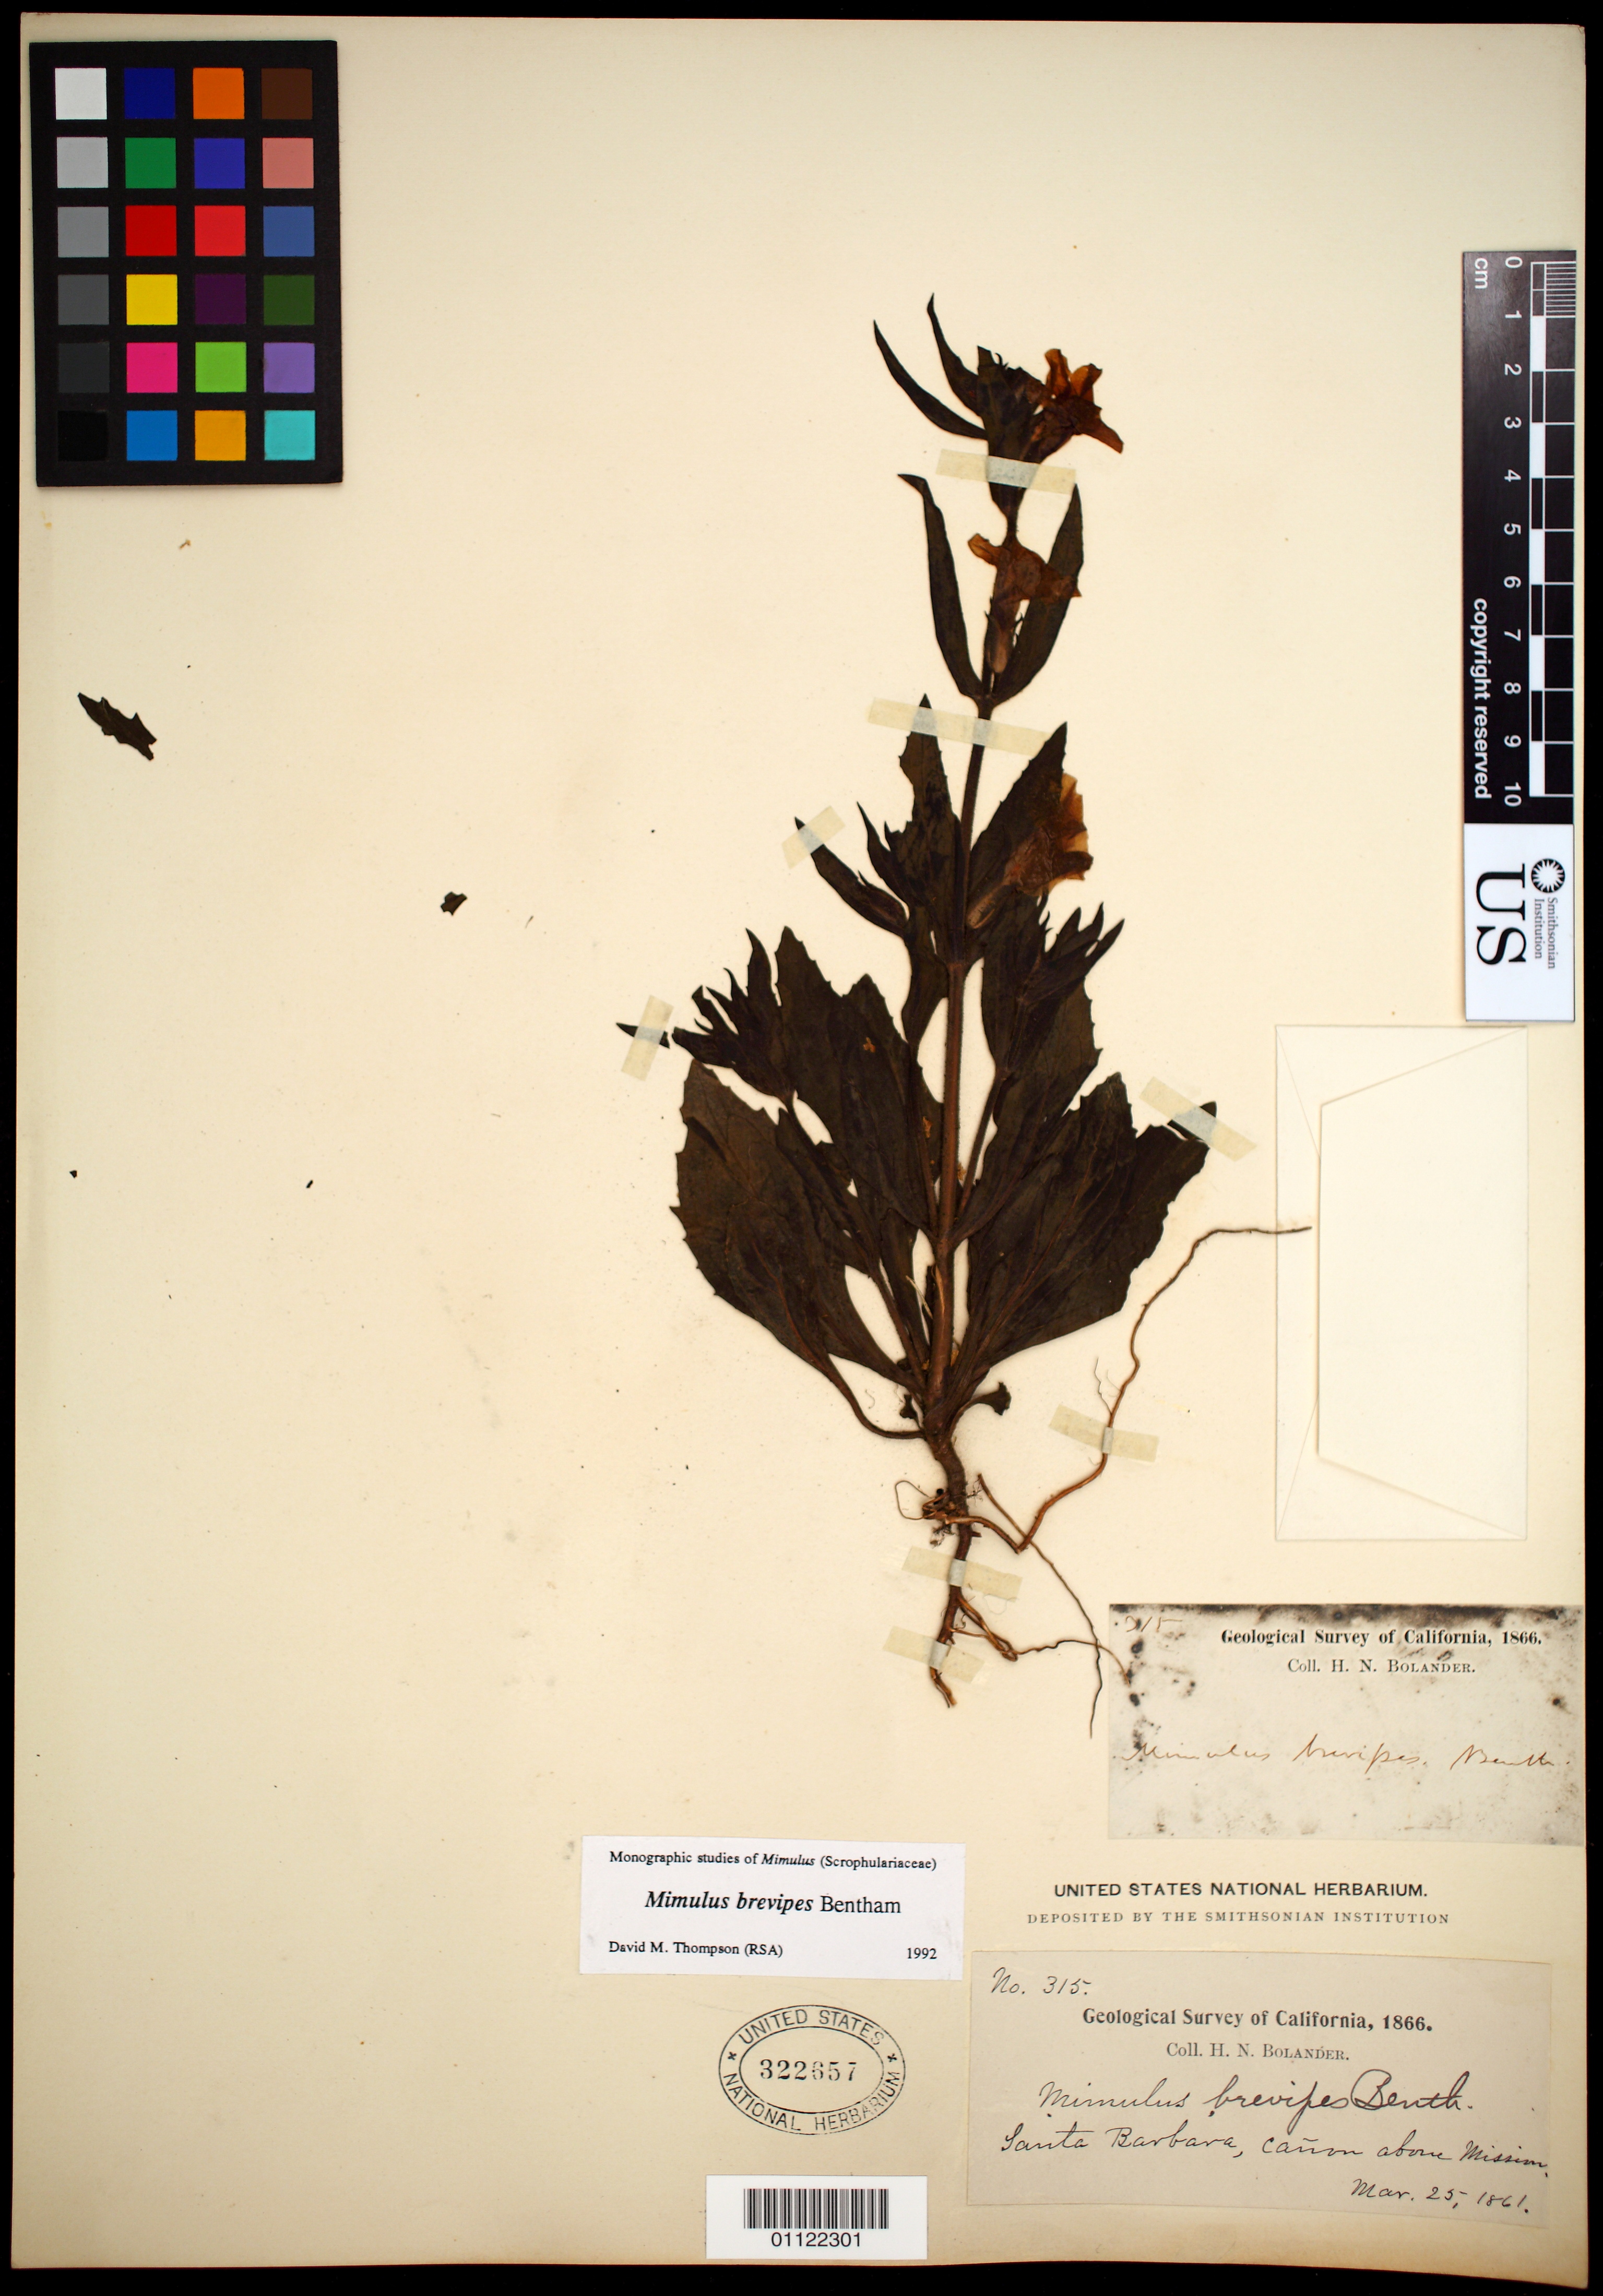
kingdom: Plantae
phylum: Tracheophyta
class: Magnoliopsida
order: Lamiales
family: Phrymaceae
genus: Mimulus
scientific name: Mimulus brevipes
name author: Benth.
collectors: H. Bolander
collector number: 315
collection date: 1861-03-25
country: United States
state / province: California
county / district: Santa Barbara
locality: Santa Barbara, Canyon above Mission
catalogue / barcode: US 322657